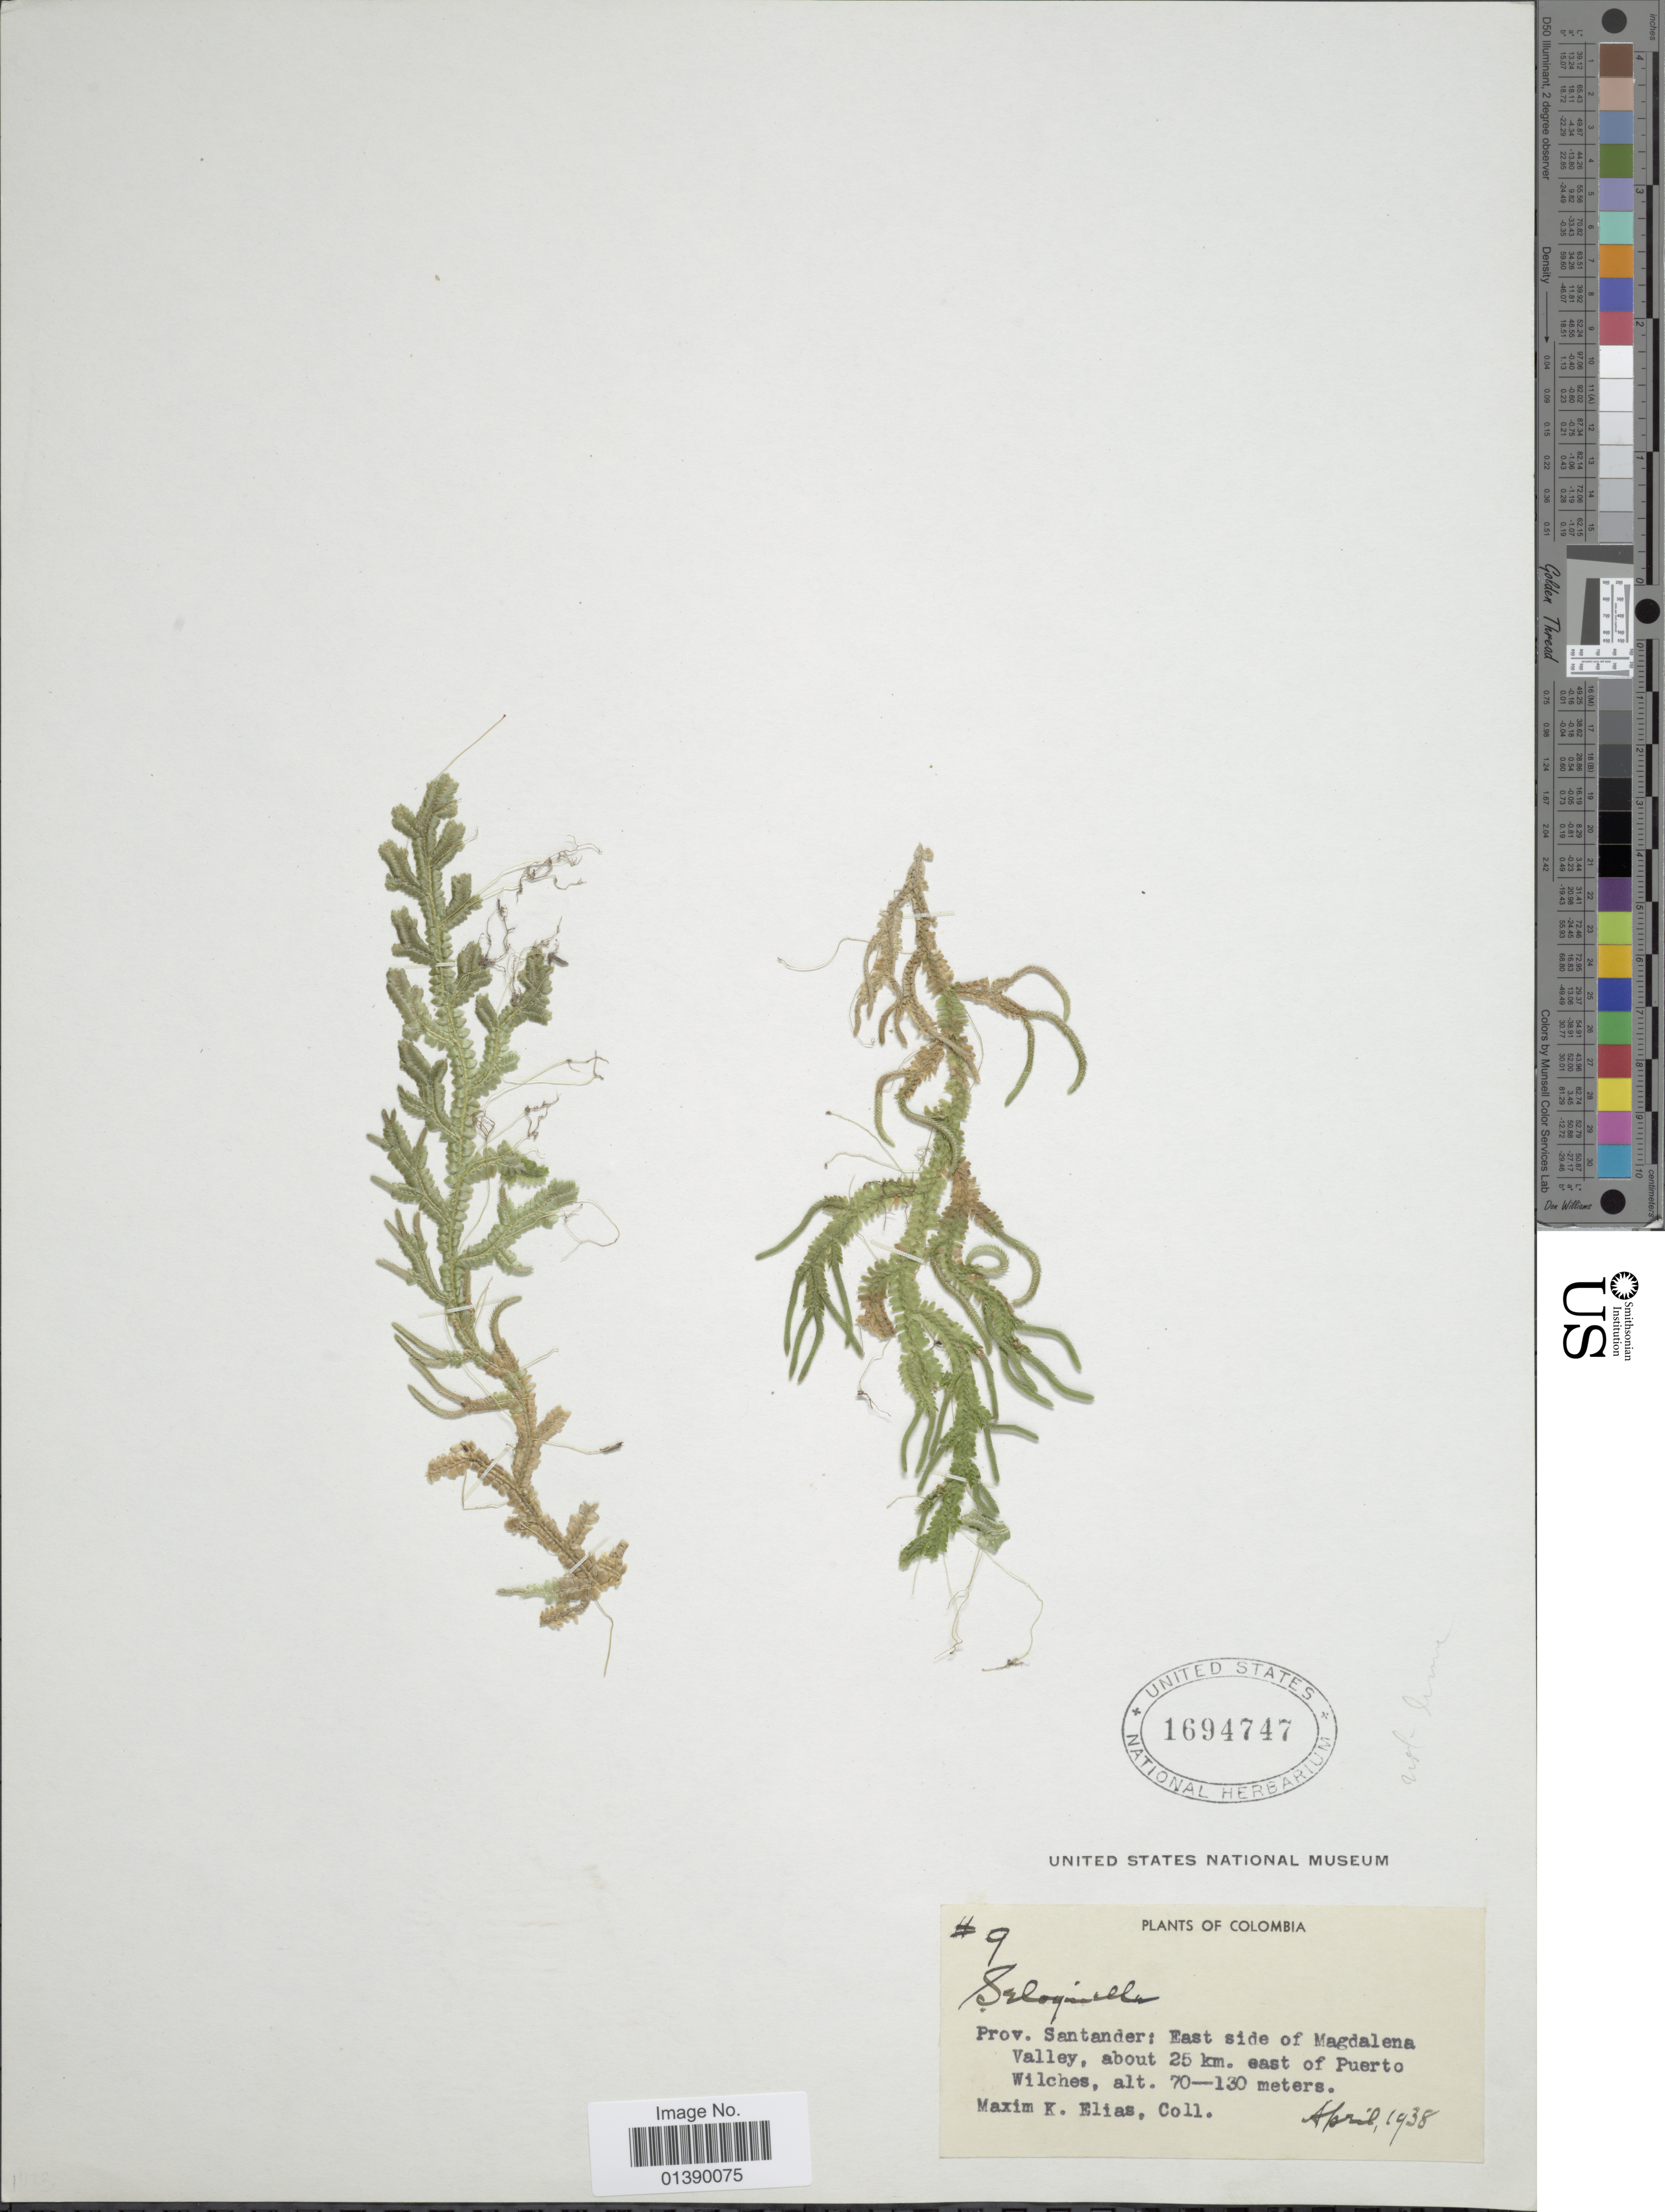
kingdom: Plantae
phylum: Tracheophyta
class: Lycopodiopsida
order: Selaginellales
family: Selaginellaceae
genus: Selaginella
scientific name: Selaginella sp.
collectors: M. Elias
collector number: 9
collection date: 1938-04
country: Colombia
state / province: Santander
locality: East side of Magdalena Valley, about 25 km east of Puerto Wilches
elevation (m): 70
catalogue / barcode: US 1694747